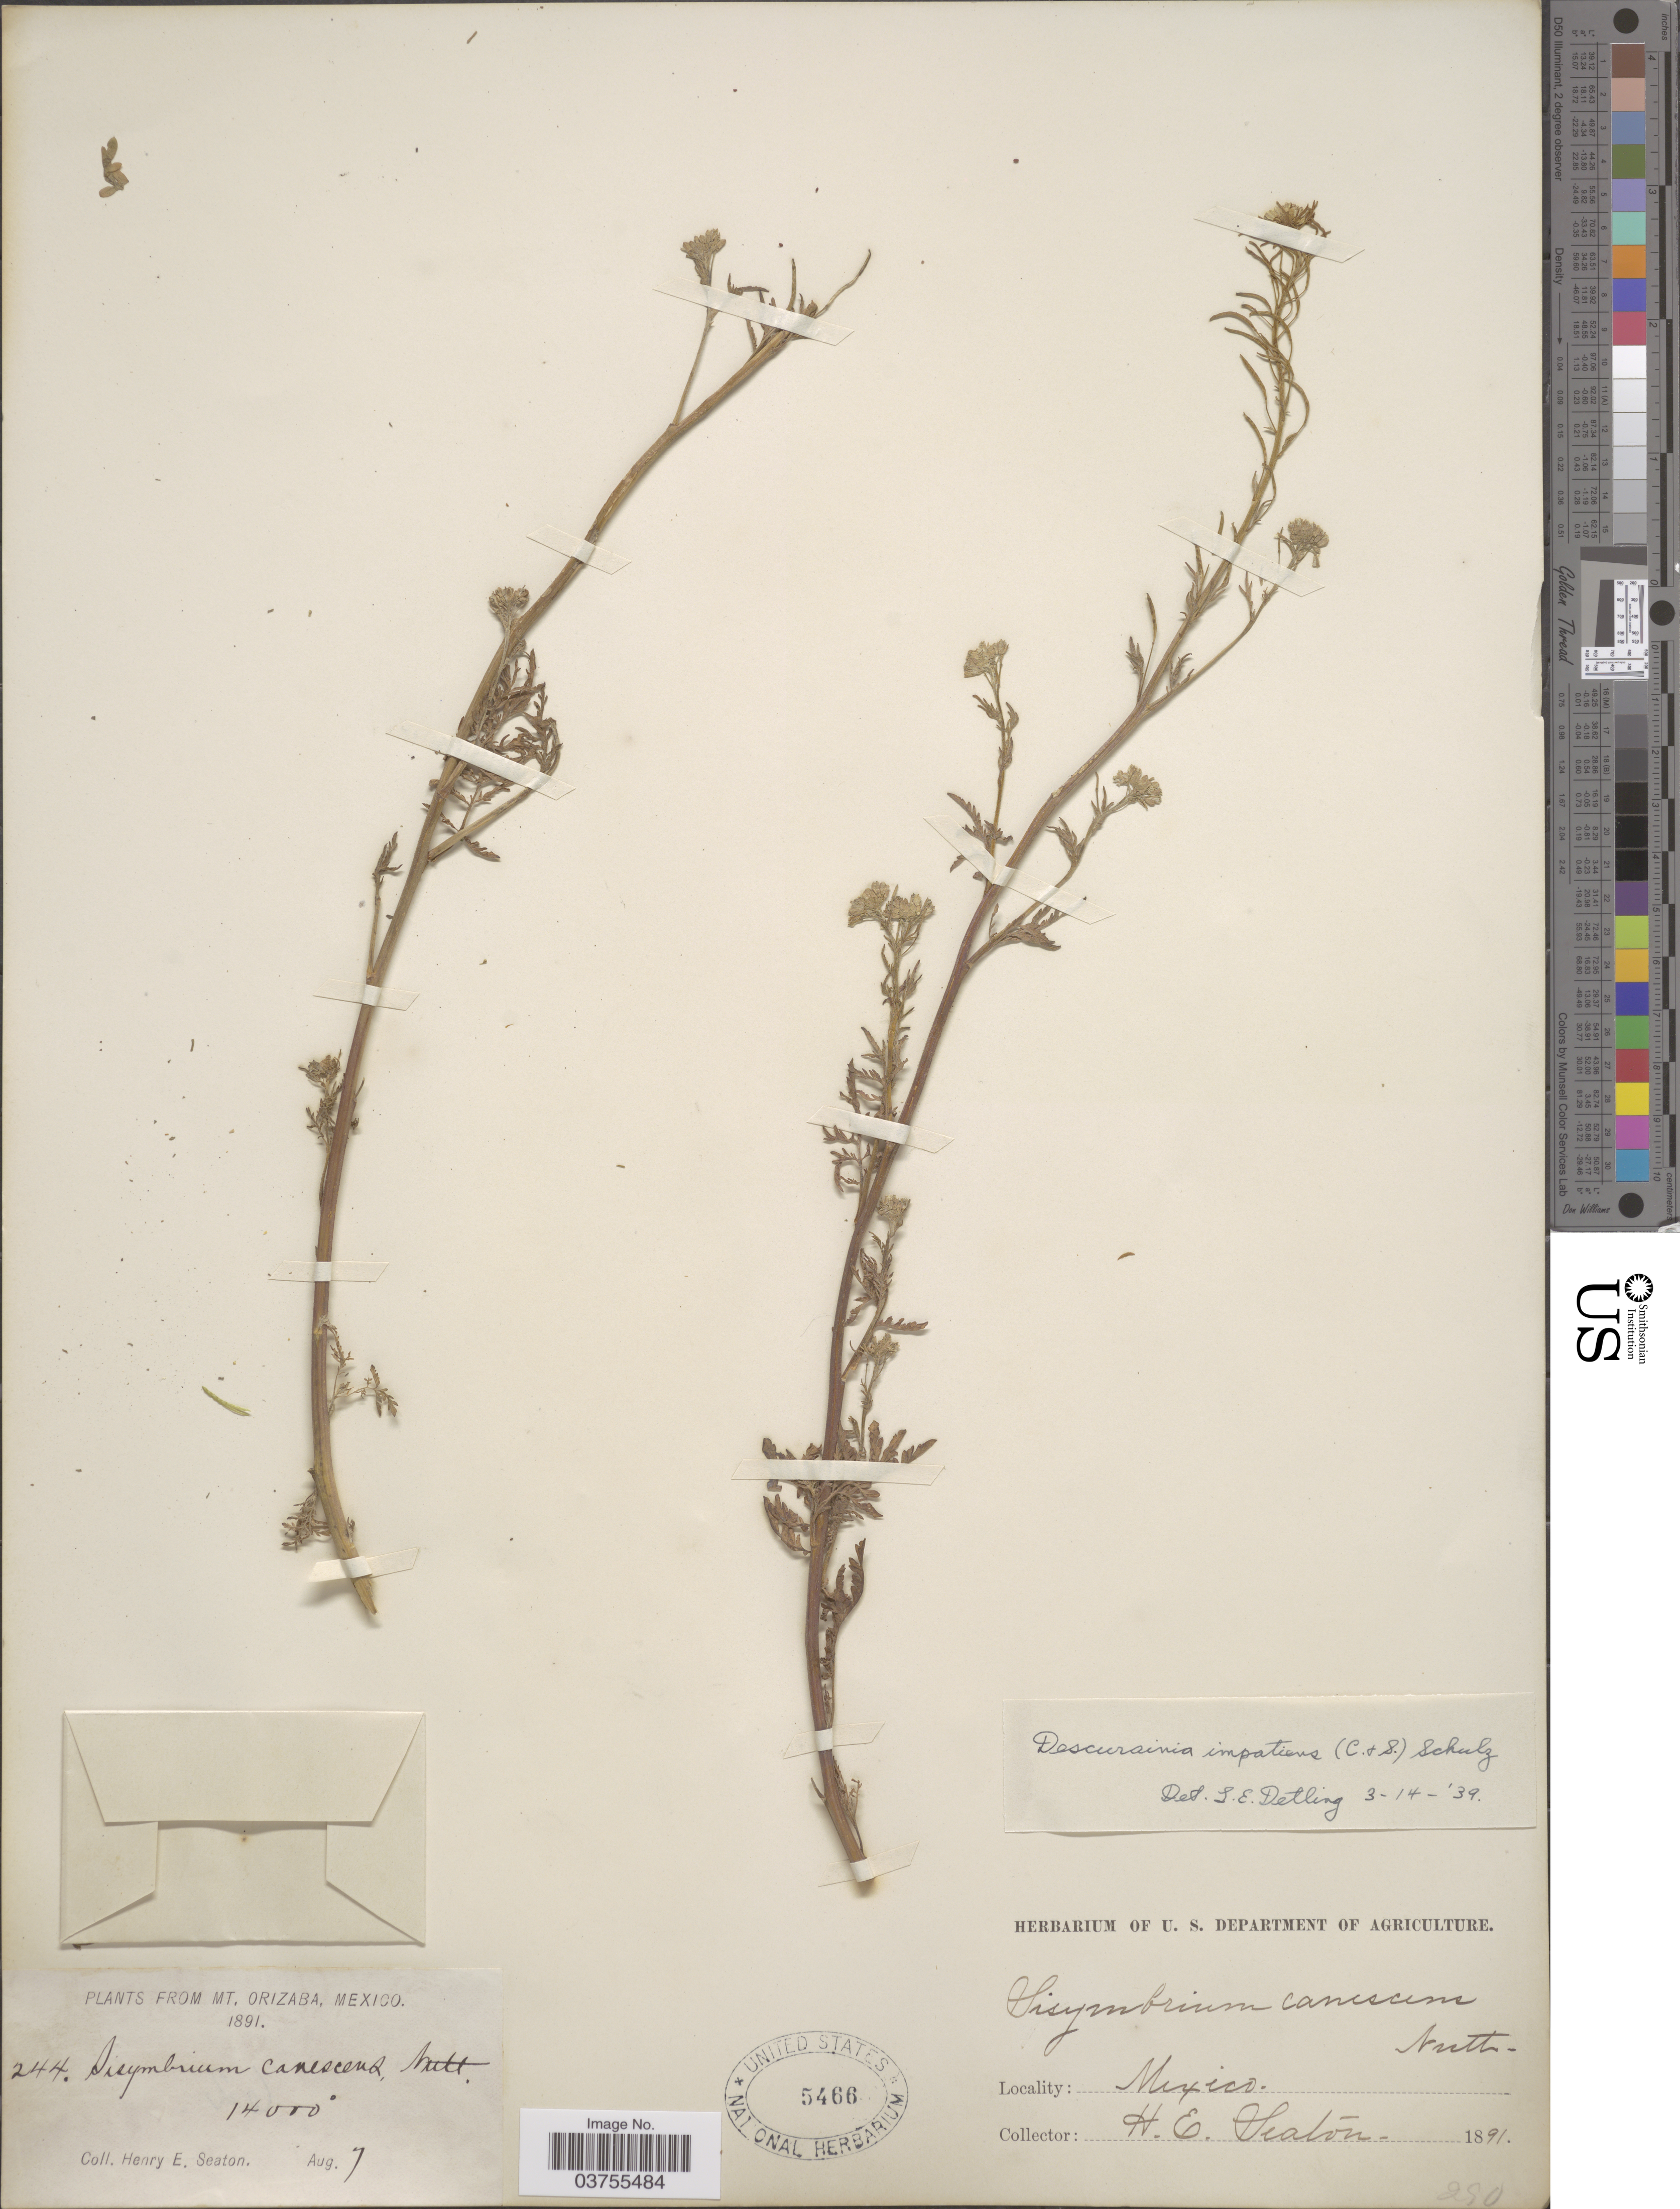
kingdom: Plantae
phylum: Tracheophyta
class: Magnoliopsida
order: Brassicales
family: Brassicaceae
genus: Descurainia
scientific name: Descurainia impatiens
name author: (Schltdl. et al.) O.E. Schulz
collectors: H. E. Seaton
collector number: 244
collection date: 1891-08-07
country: Mexico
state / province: México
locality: Mt. Orizaba.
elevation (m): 4267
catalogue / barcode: US 5466